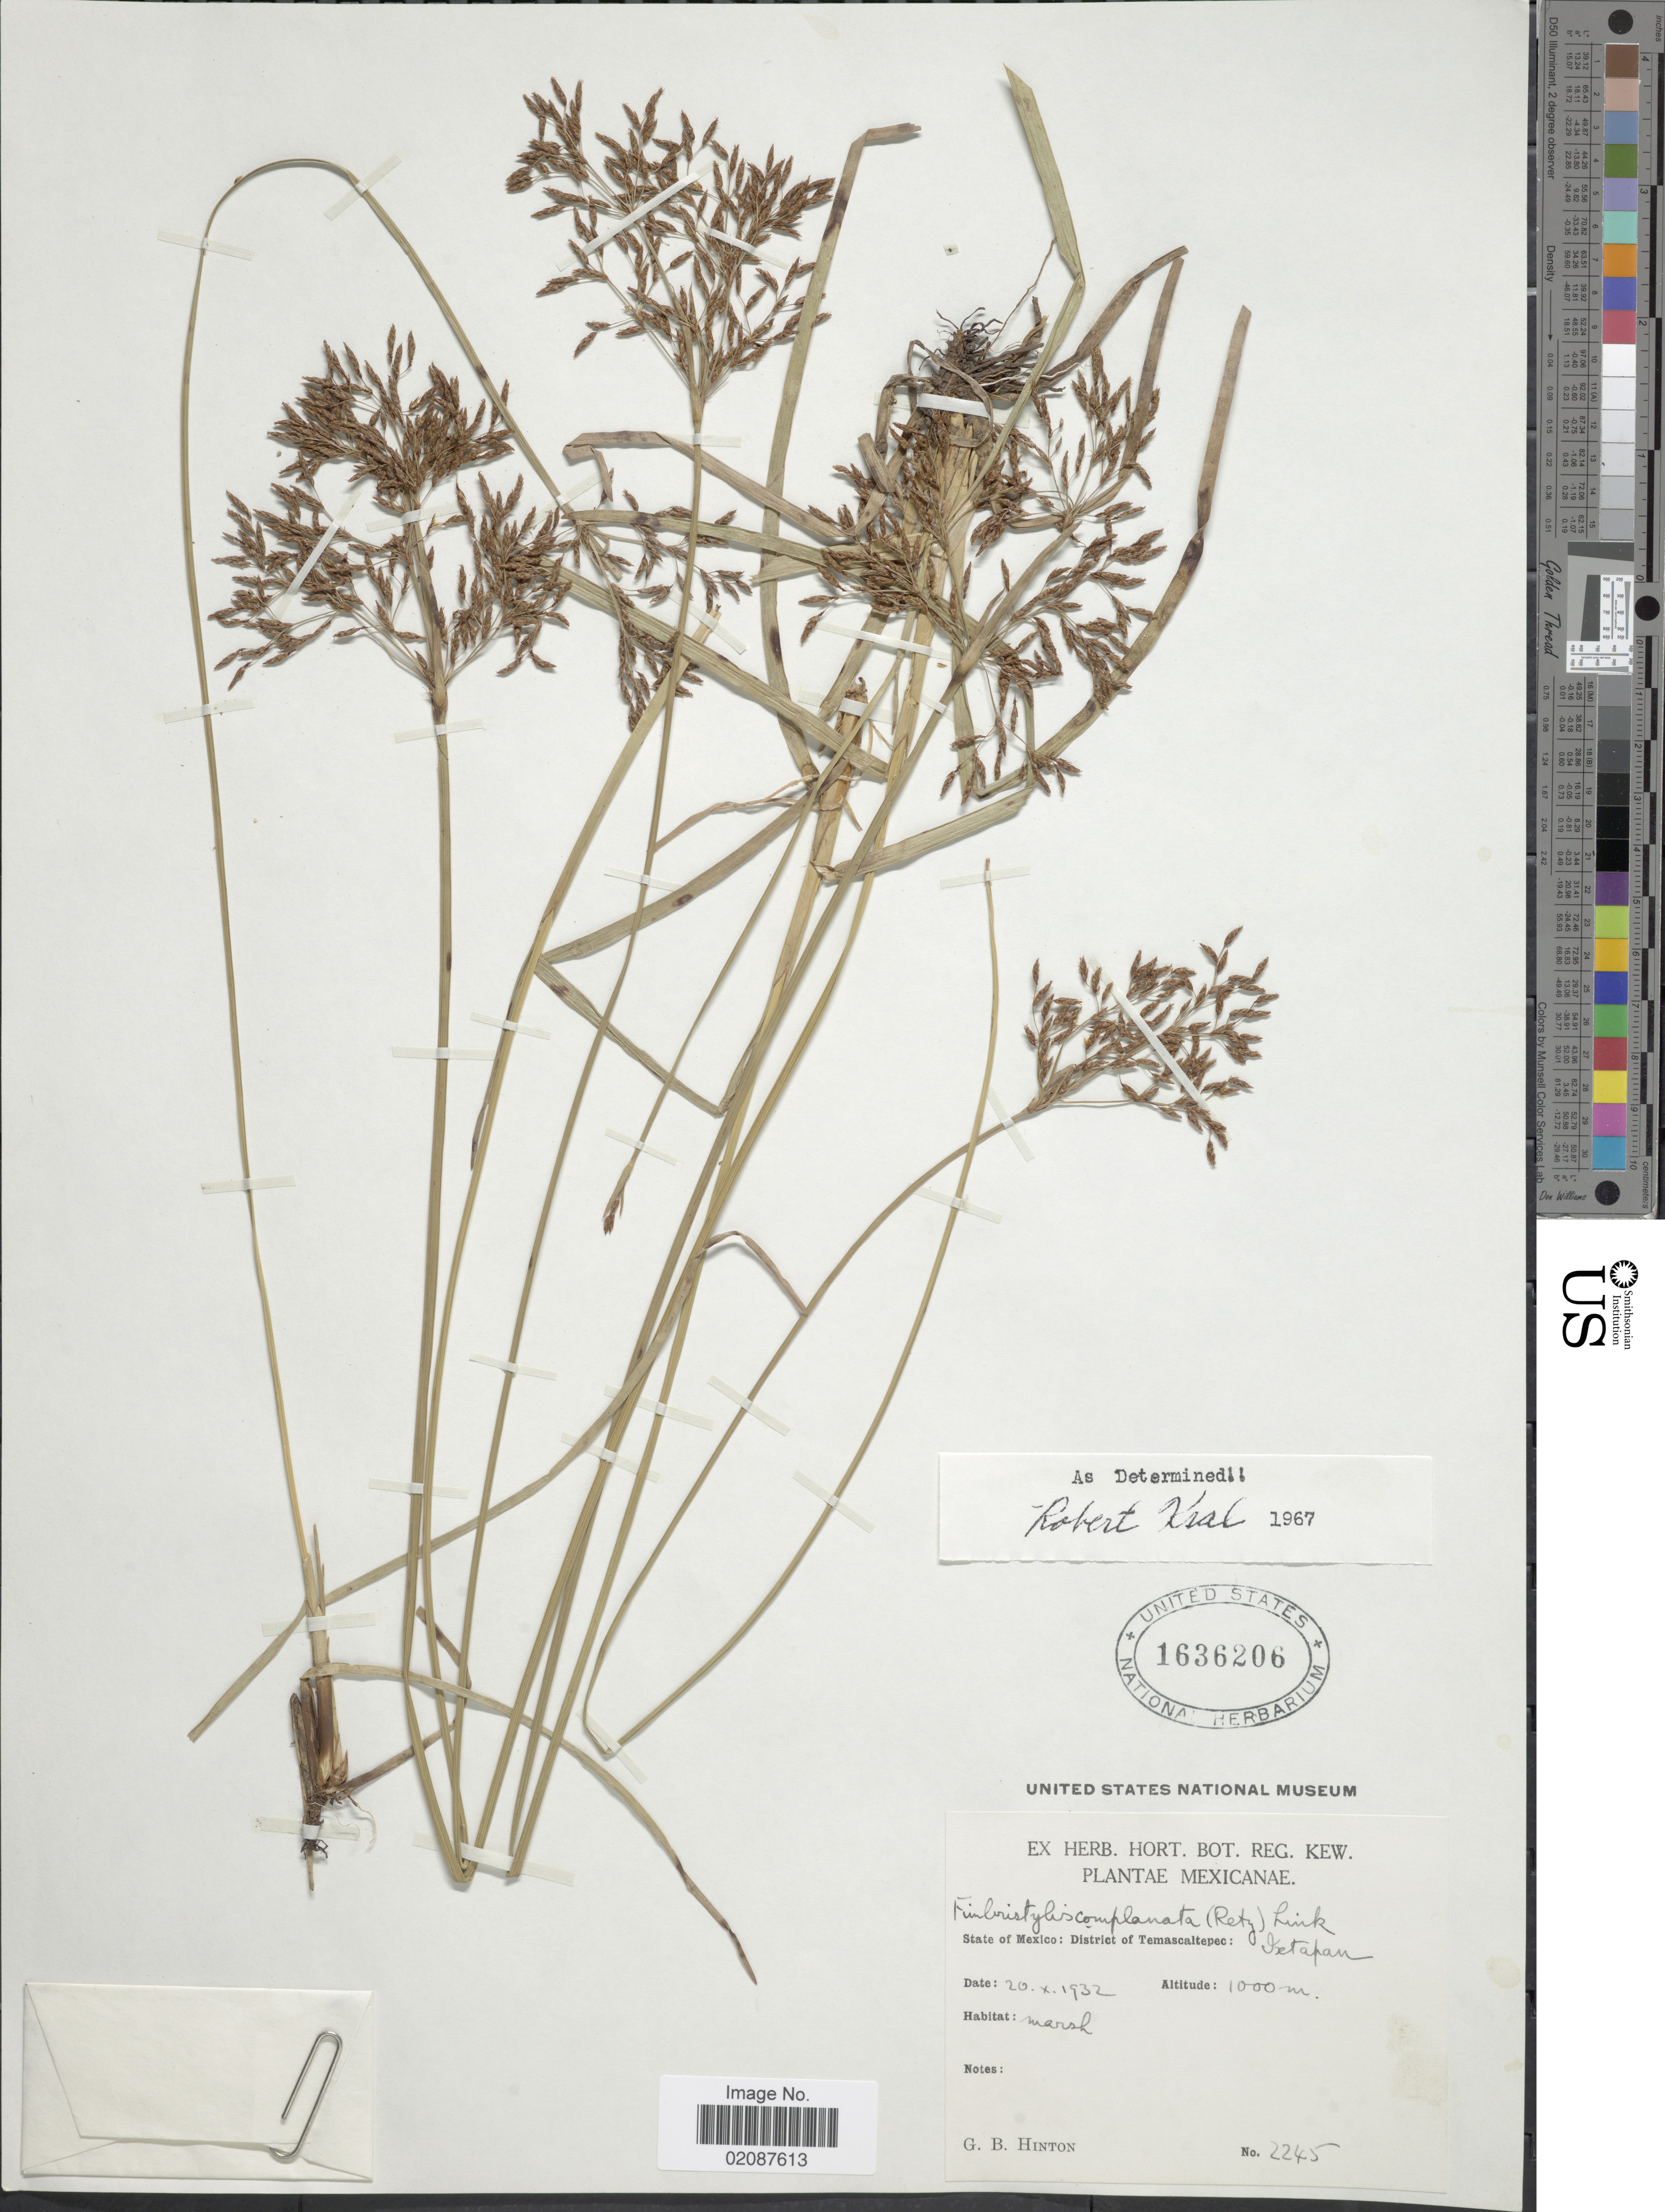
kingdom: Plantae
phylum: Tracheophyta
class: Liliopsida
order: Poales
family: Cyperaceae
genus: Fimbristylis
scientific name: Fimbristylis complanata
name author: (Retz.) Link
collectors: G. B. Hinton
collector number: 2245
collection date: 1932-10-20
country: Mexico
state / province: México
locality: District of Temascaltepec: Ixtapan.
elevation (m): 1000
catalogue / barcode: US 1636206